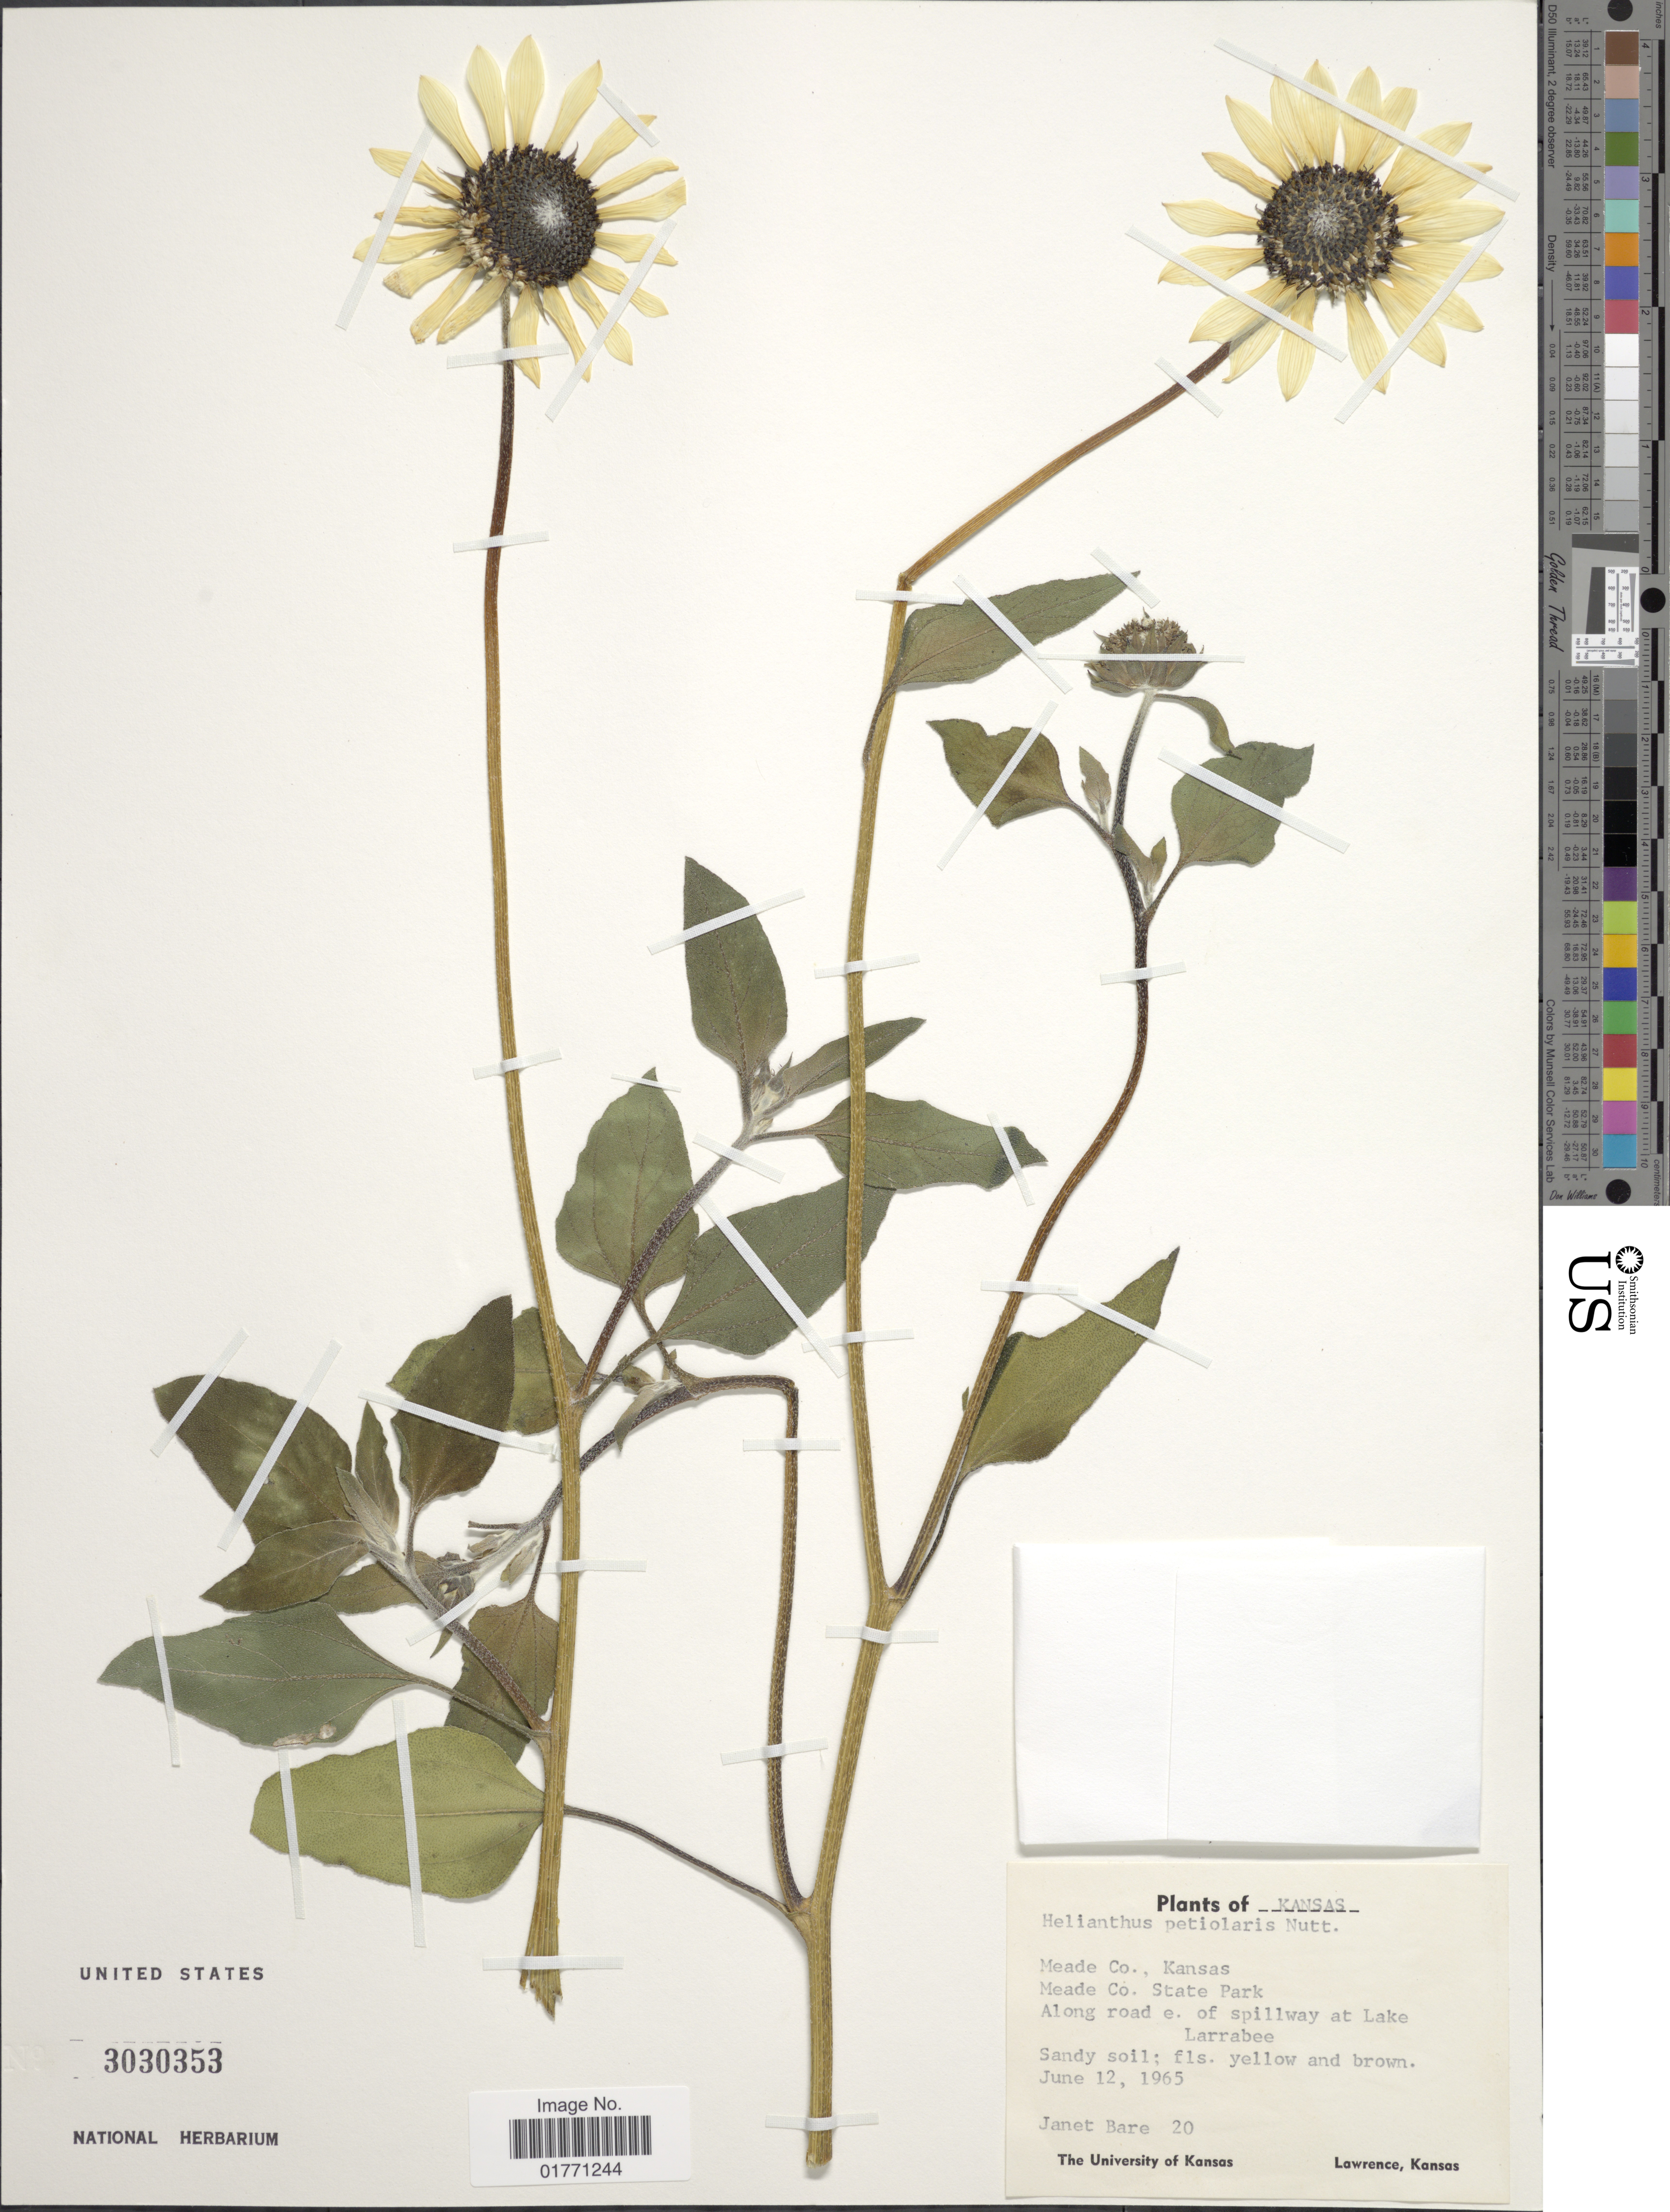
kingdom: Plantae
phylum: Tracheophyta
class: Magnoliopsida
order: Asterales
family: Asteraceae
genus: Helianthus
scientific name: Helianthus petiolaris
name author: Nutt.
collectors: J. Baré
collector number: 20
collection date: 1965-06-12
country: United States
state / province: Kansas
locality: Meade Co., State Park, along road e. of spillway at Lake Larrabee.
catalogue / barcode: US 3030353